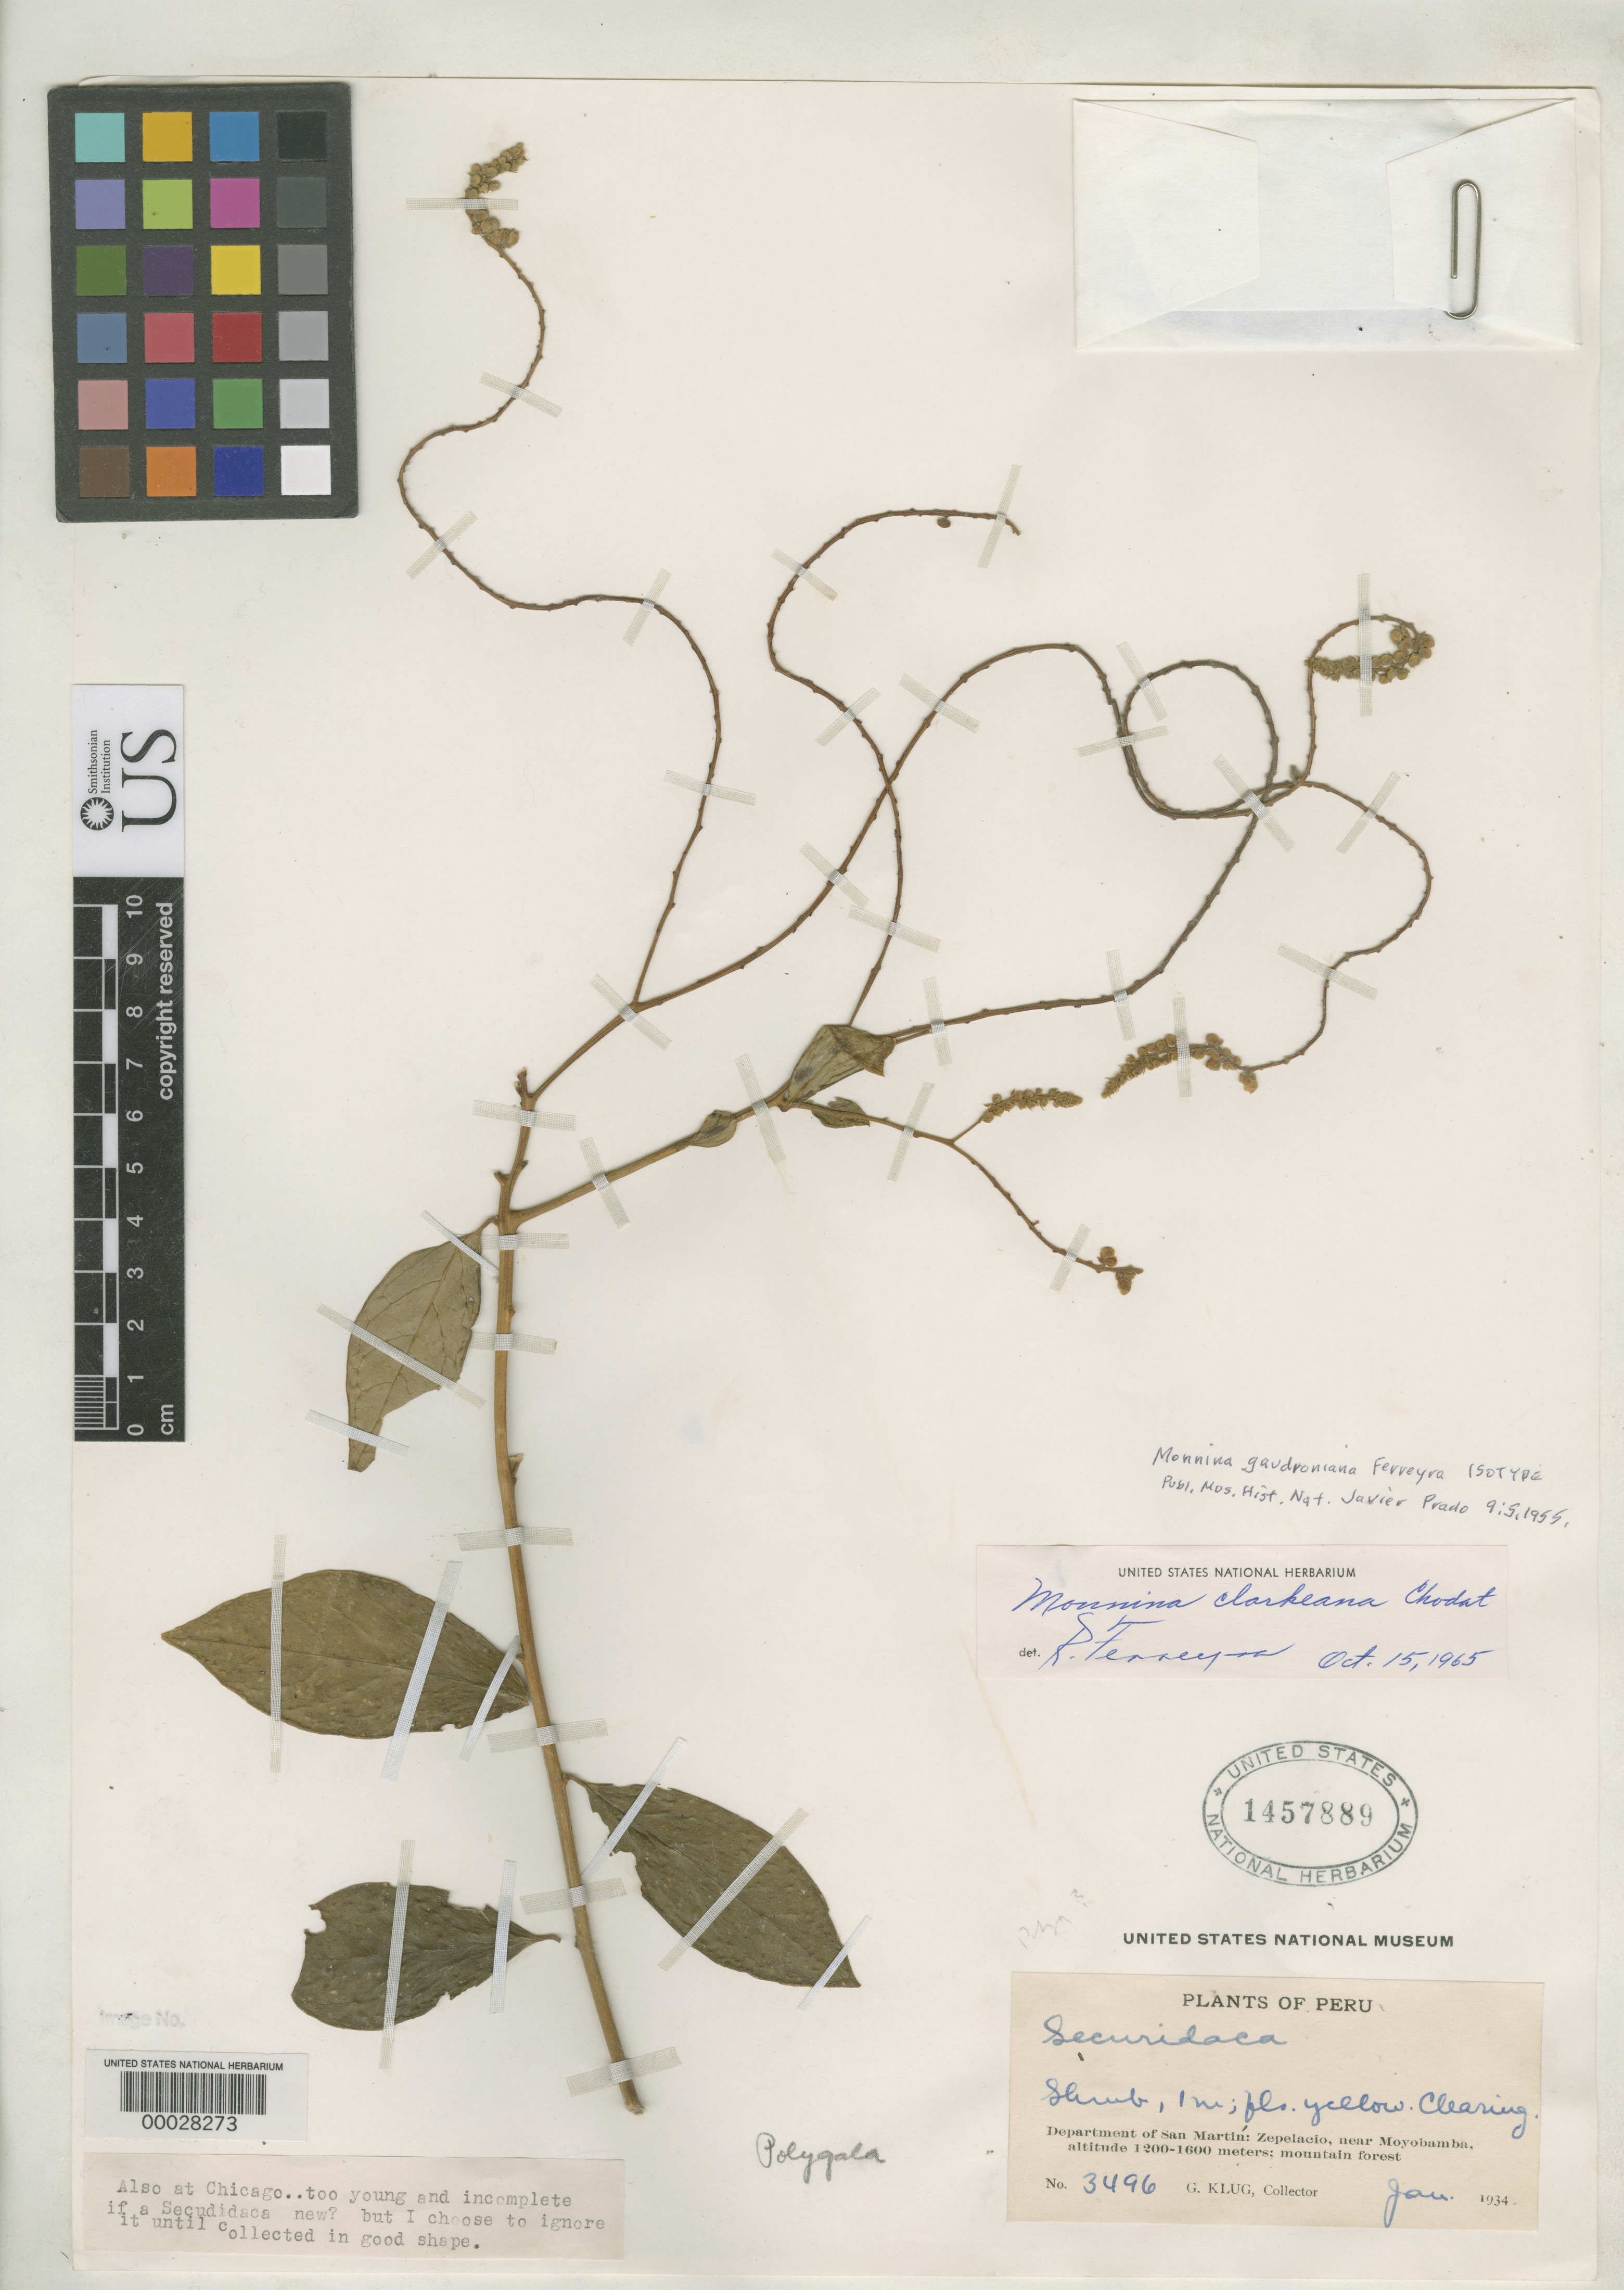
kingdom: Plantae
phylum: Tracheophyta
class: Magnoliopsida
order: Fabales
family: Polygalaceae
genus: Monnina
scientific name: Monnina gaudroniana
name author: Ferreyra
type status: Isotype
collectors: G. Klug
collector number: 3496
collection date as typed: Jan 1934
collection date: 1934-01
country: Peru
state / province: San Martín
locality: Department of San Martín: Zepelacio, near Moyobamba.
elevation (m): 1200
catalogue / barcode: US 1457889